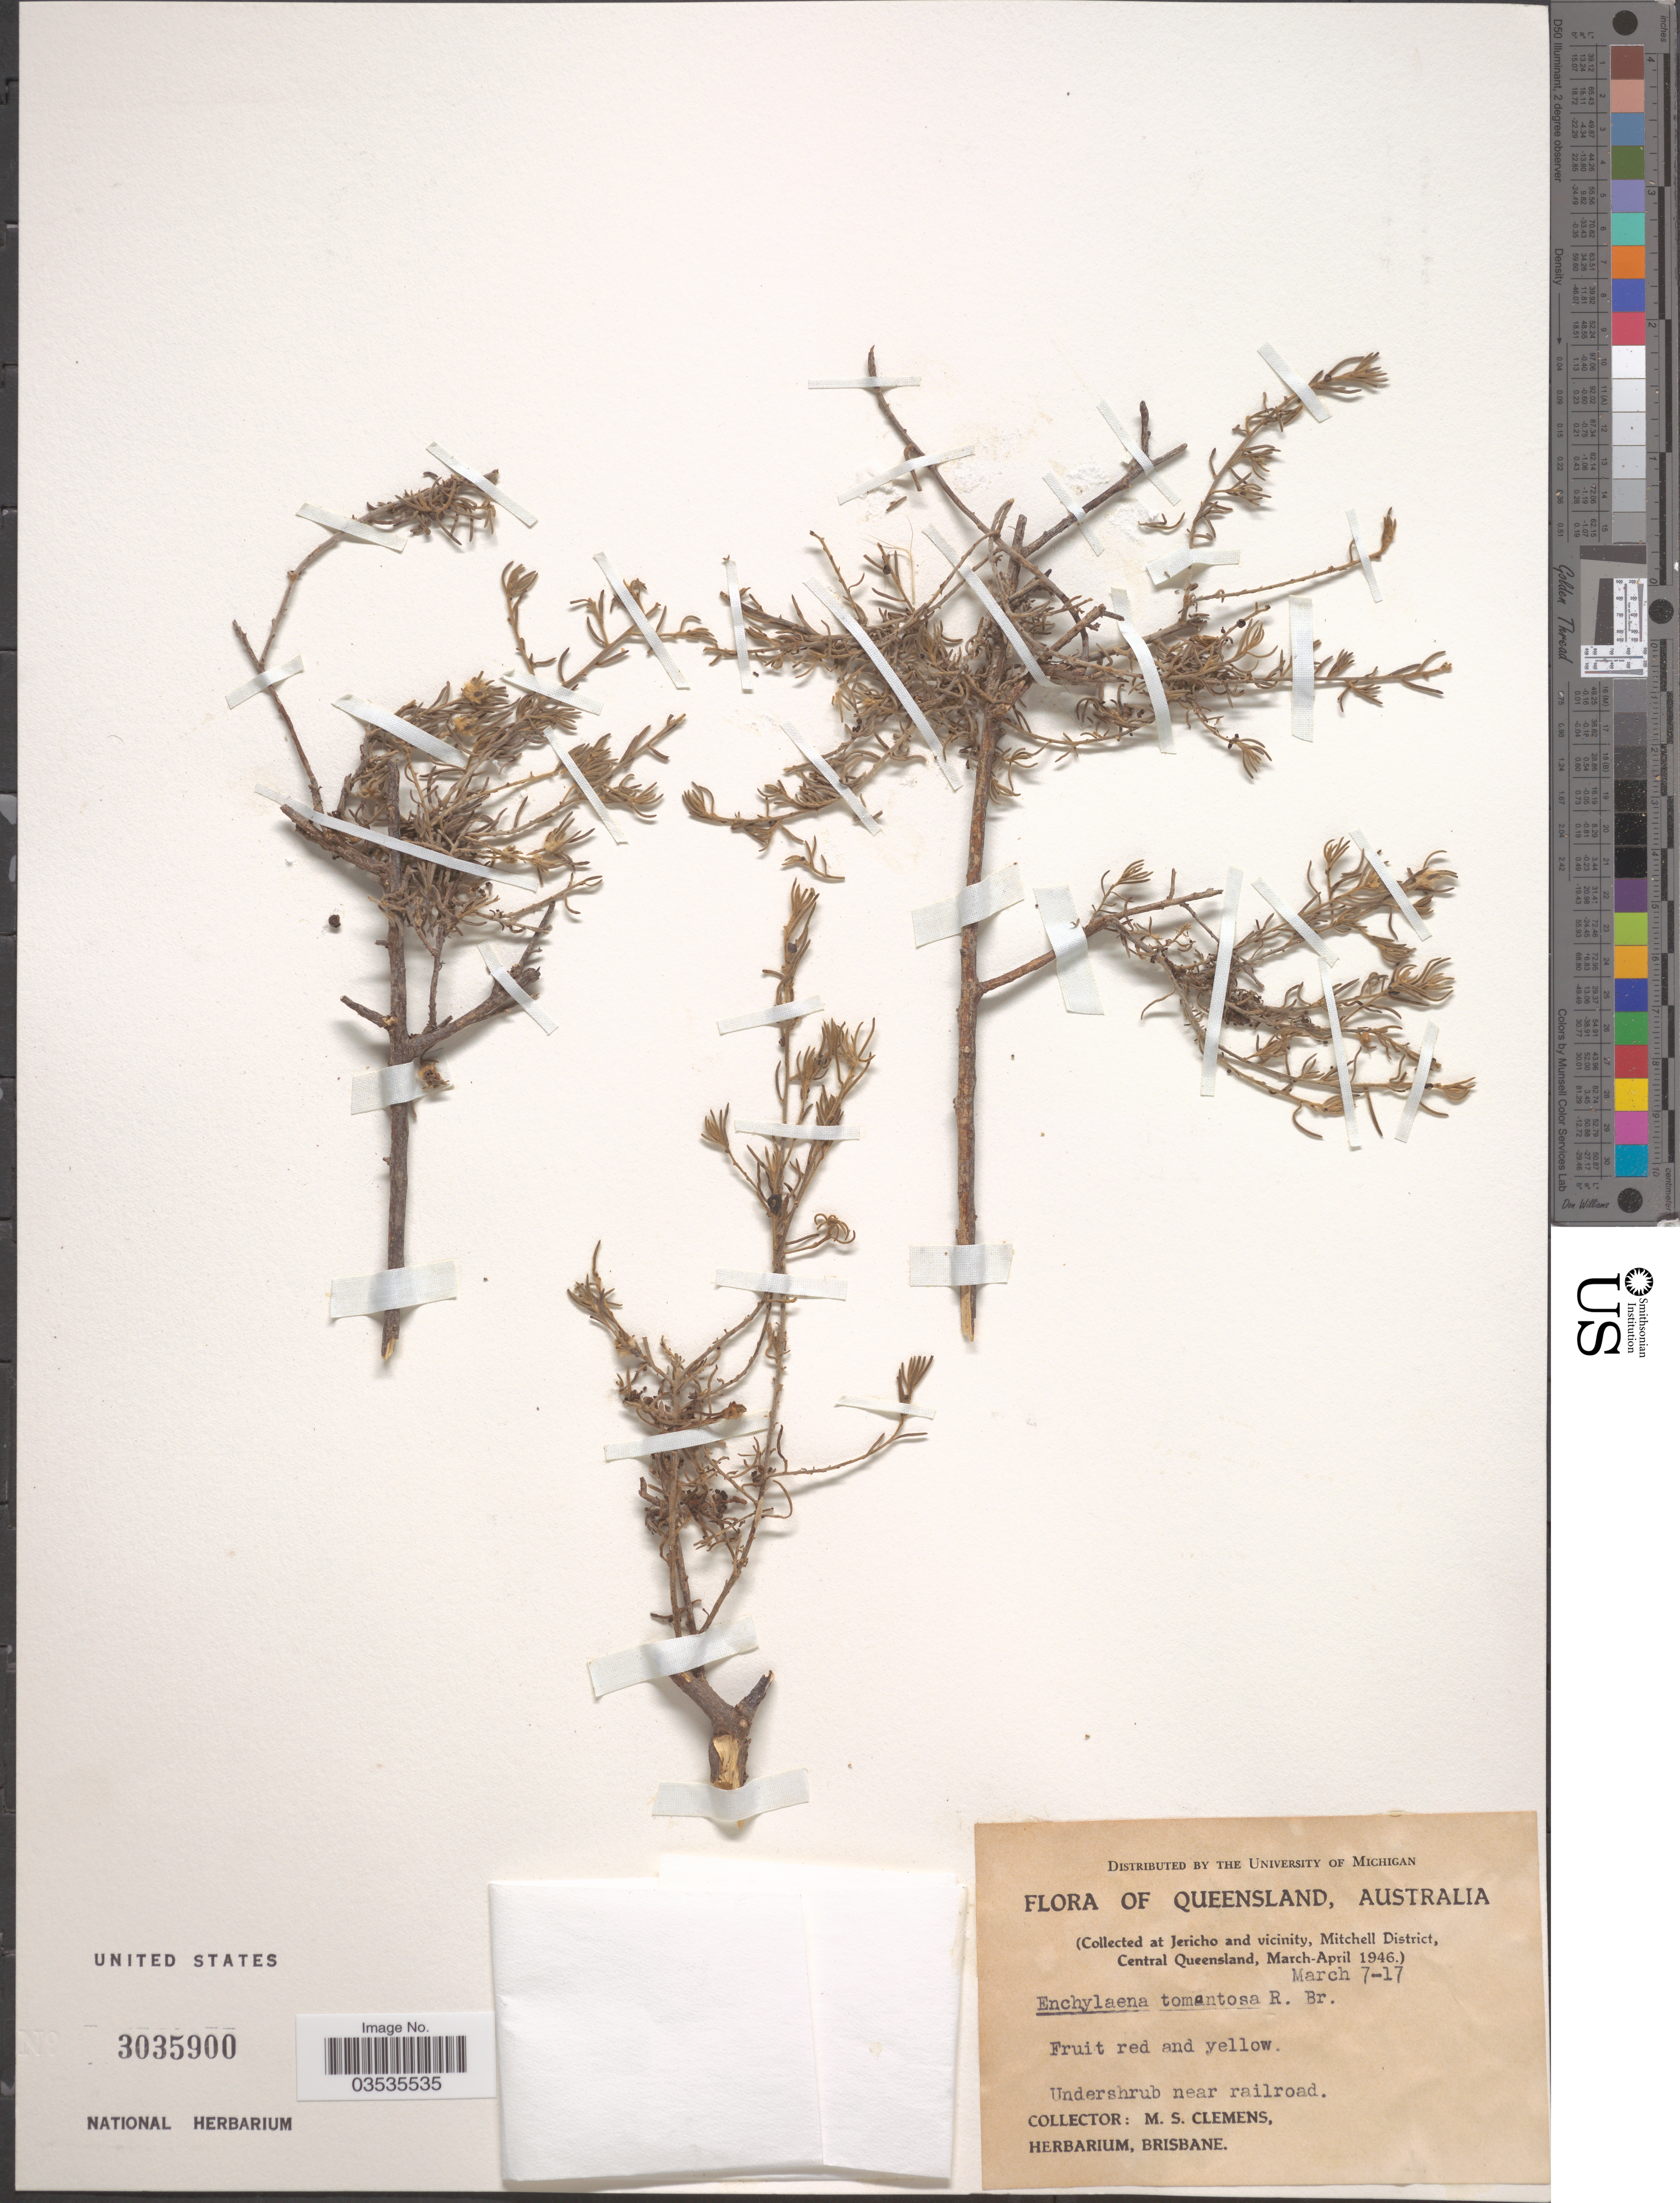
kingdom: Plantae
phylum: Tracheophyta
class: Magnoliopsida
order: Caryophyllales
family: Amaranthaceae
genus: Enchylaena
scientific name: Enchylaena tomentosa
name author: R. Br.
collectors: M. S. Clemens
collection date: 1946-03-07/1946-03-17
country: Australia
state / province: Queensland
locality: Jericho and vicinity, Mitchell District, Central Queensland.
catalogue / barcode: US 3035900